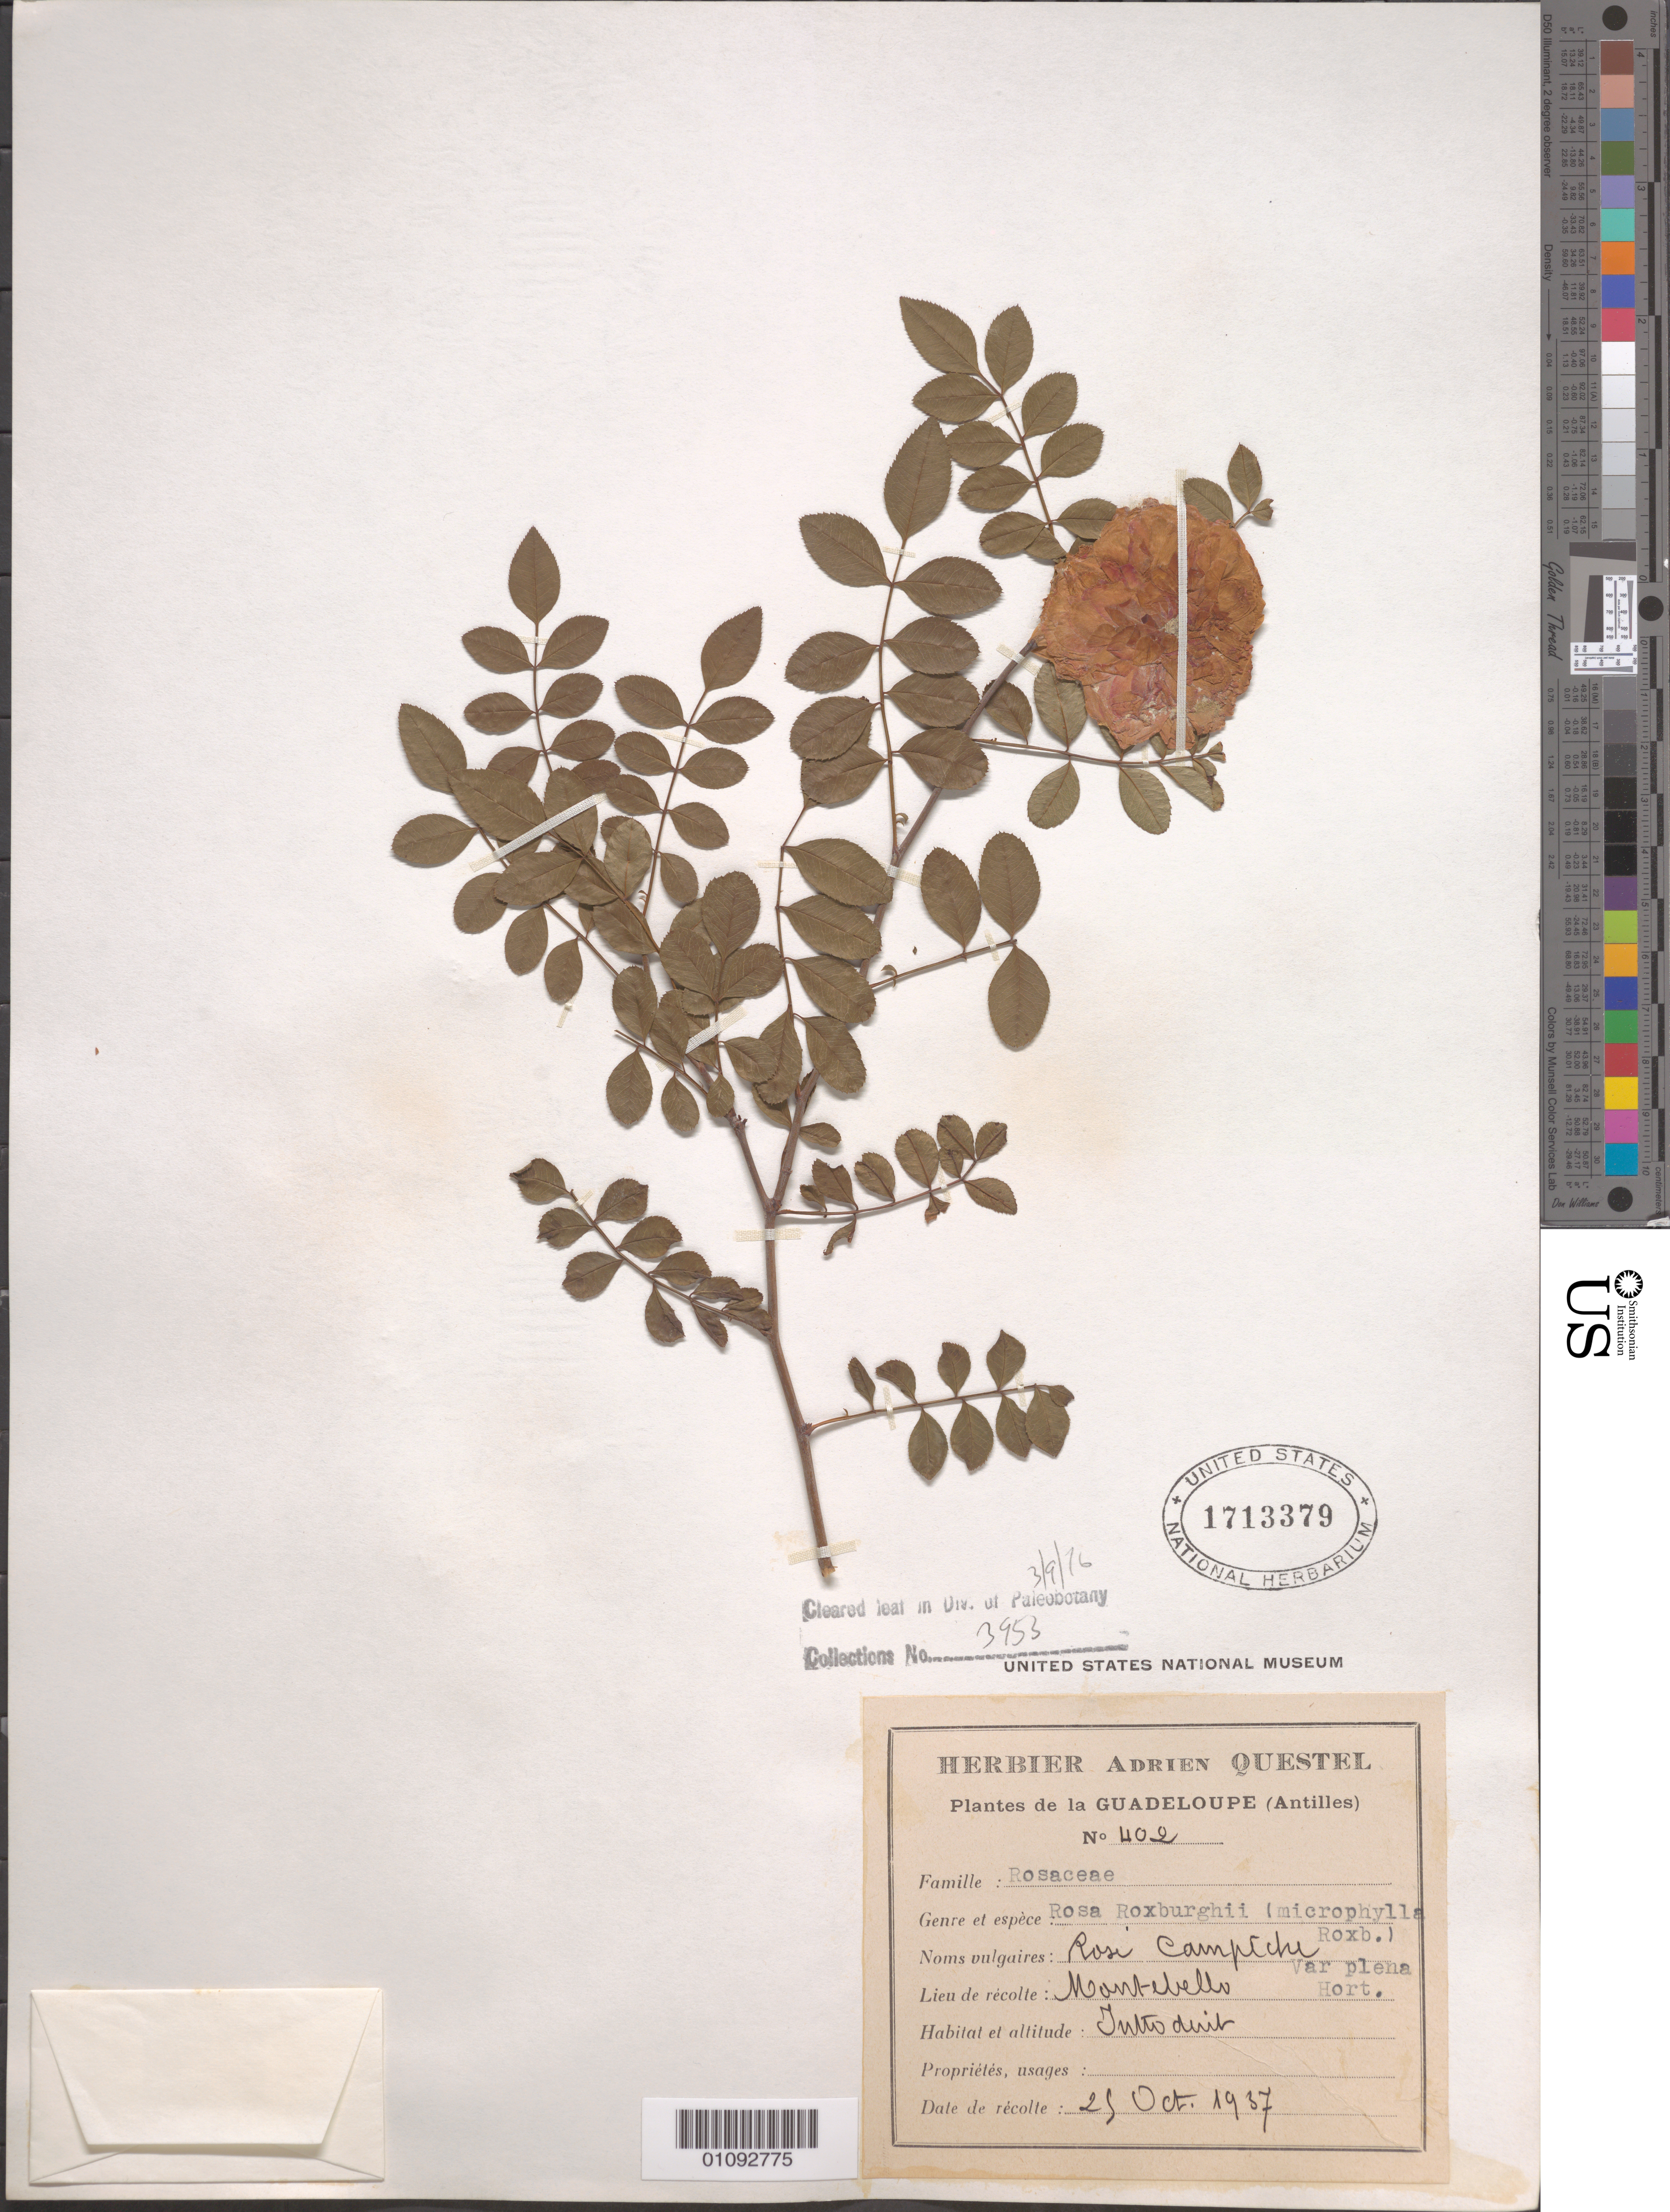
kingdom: Plantae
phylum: Tracheophyta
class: Magnoliopsida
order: Rosales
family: Rosaceae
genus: Rosa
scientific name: Rosa roxburghii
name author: Tratt.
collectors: A. Questel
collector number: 402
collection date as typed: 25 Oct 1937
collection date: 1937-10-25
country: Guadeloupe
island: Basse Terre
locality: Montebello(?).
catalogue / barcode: US 1713379